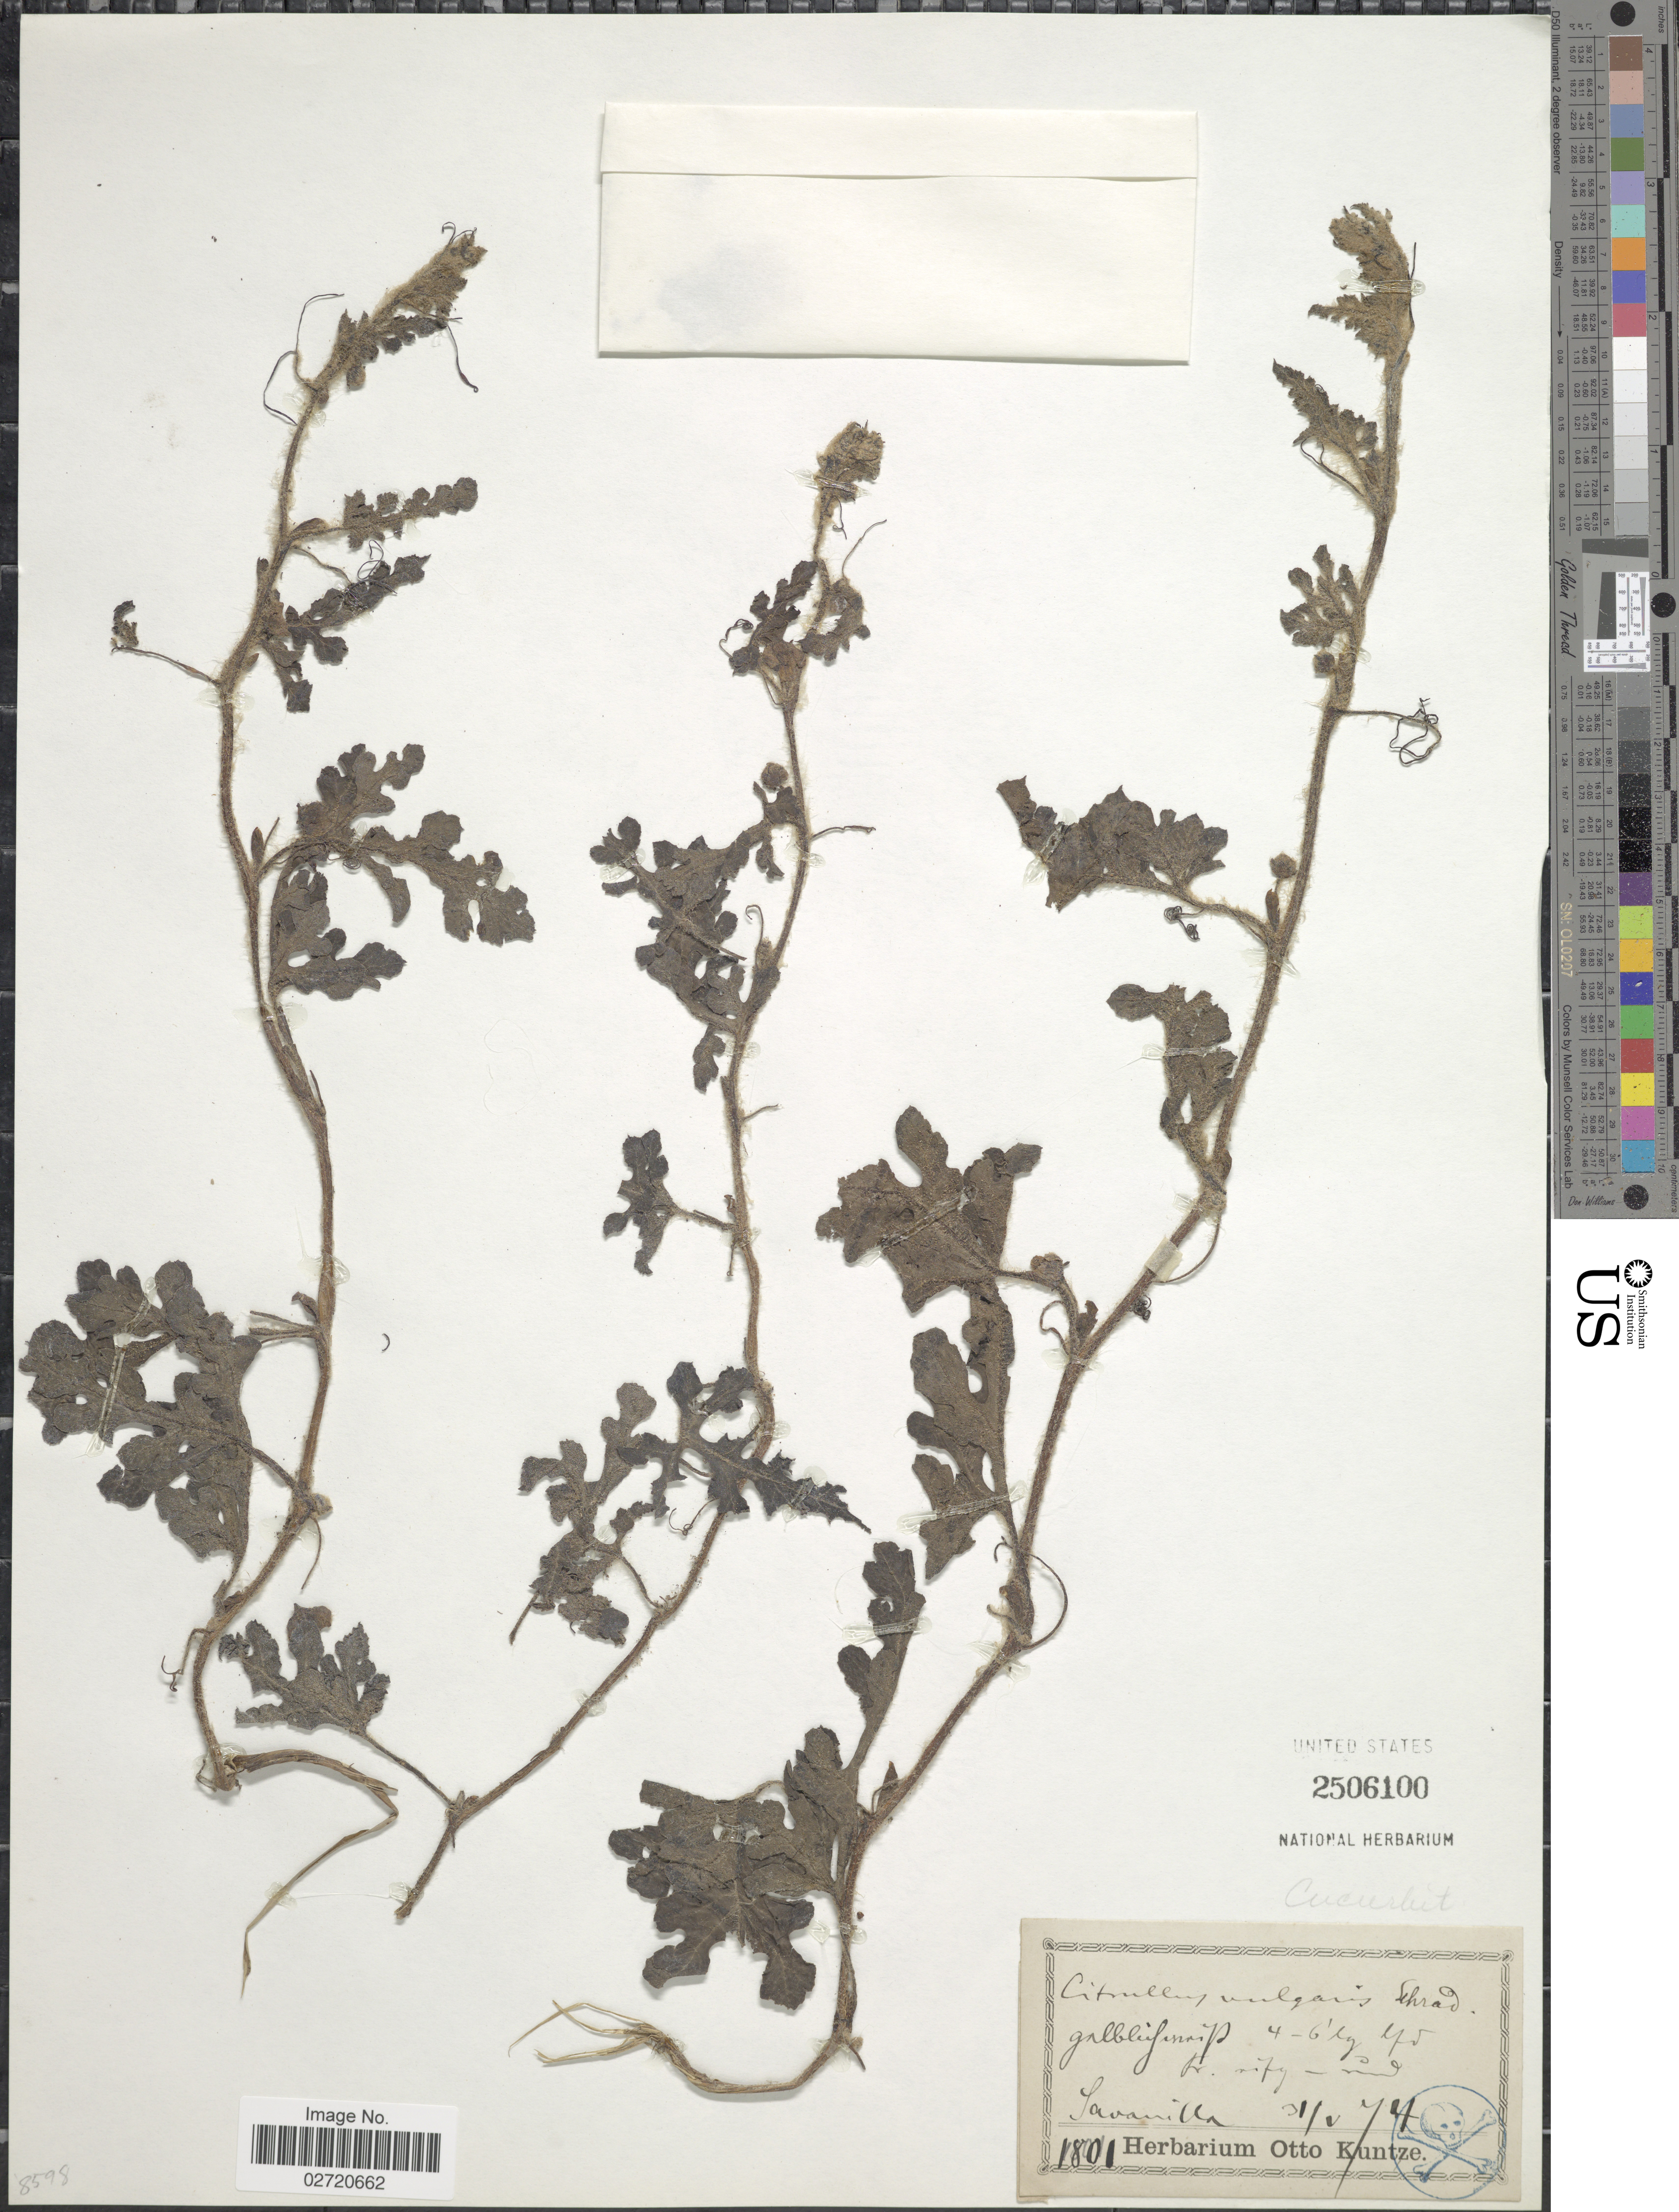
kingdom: Plantae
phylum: Tracheophyta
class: Magnoliopsida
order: Cucurbitales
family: Cucurbitaceae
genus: Citrullus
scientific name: Citrullus amarus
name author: Schrad.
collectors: ex herb. Otto Kuntze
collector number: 1801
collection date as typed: Transcribed d/m/y: 31/5/74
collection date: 1874-05-31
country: Venezuela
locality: Savanilla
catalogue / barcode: US 2506100